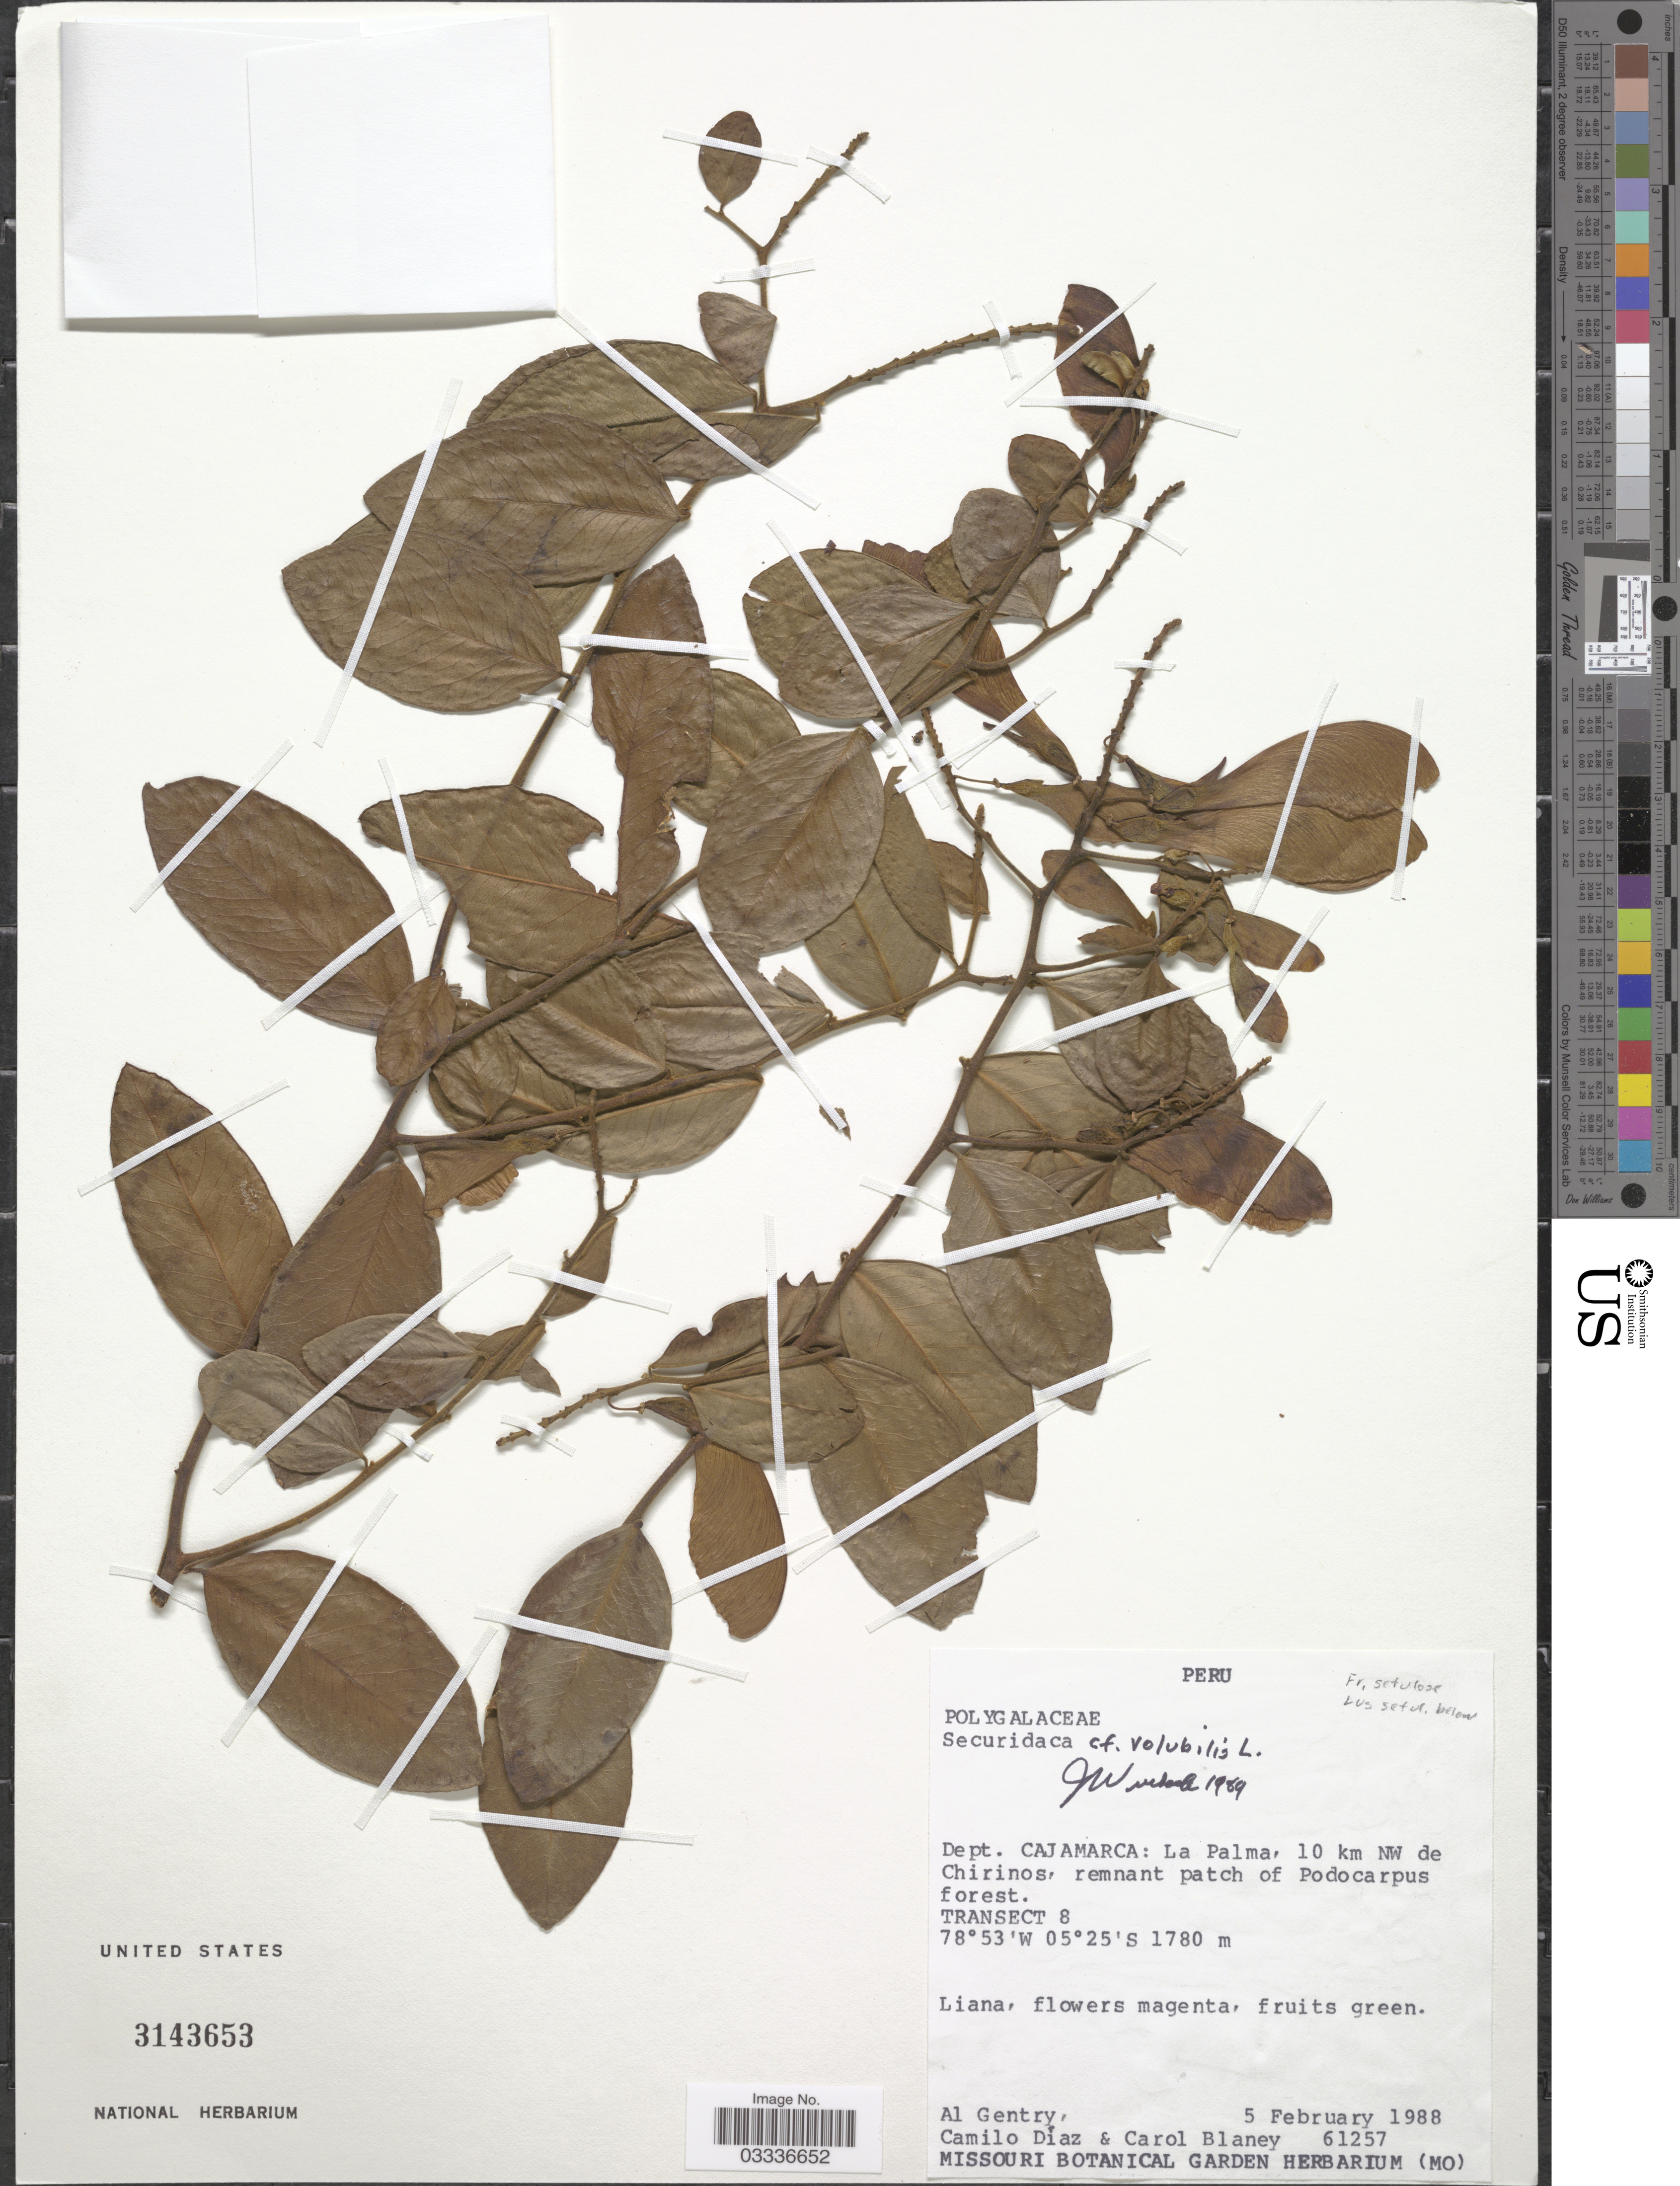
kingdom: Plantae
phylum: Tracheophyta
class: Magnoliopsida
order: Fabales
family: Polygalaceae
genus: Securidaca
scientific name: Securidaca volubilis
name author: L.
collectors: A. H. Gentry, C. Díaz & C. Blaney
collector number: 61257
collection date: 1988-02-05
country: Peru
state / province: Cajamarca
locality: Dept. Cajamarca: La Palma, 10 km NW de Chirinos. Transect 8.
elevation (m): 1780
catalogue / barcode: US 3143653